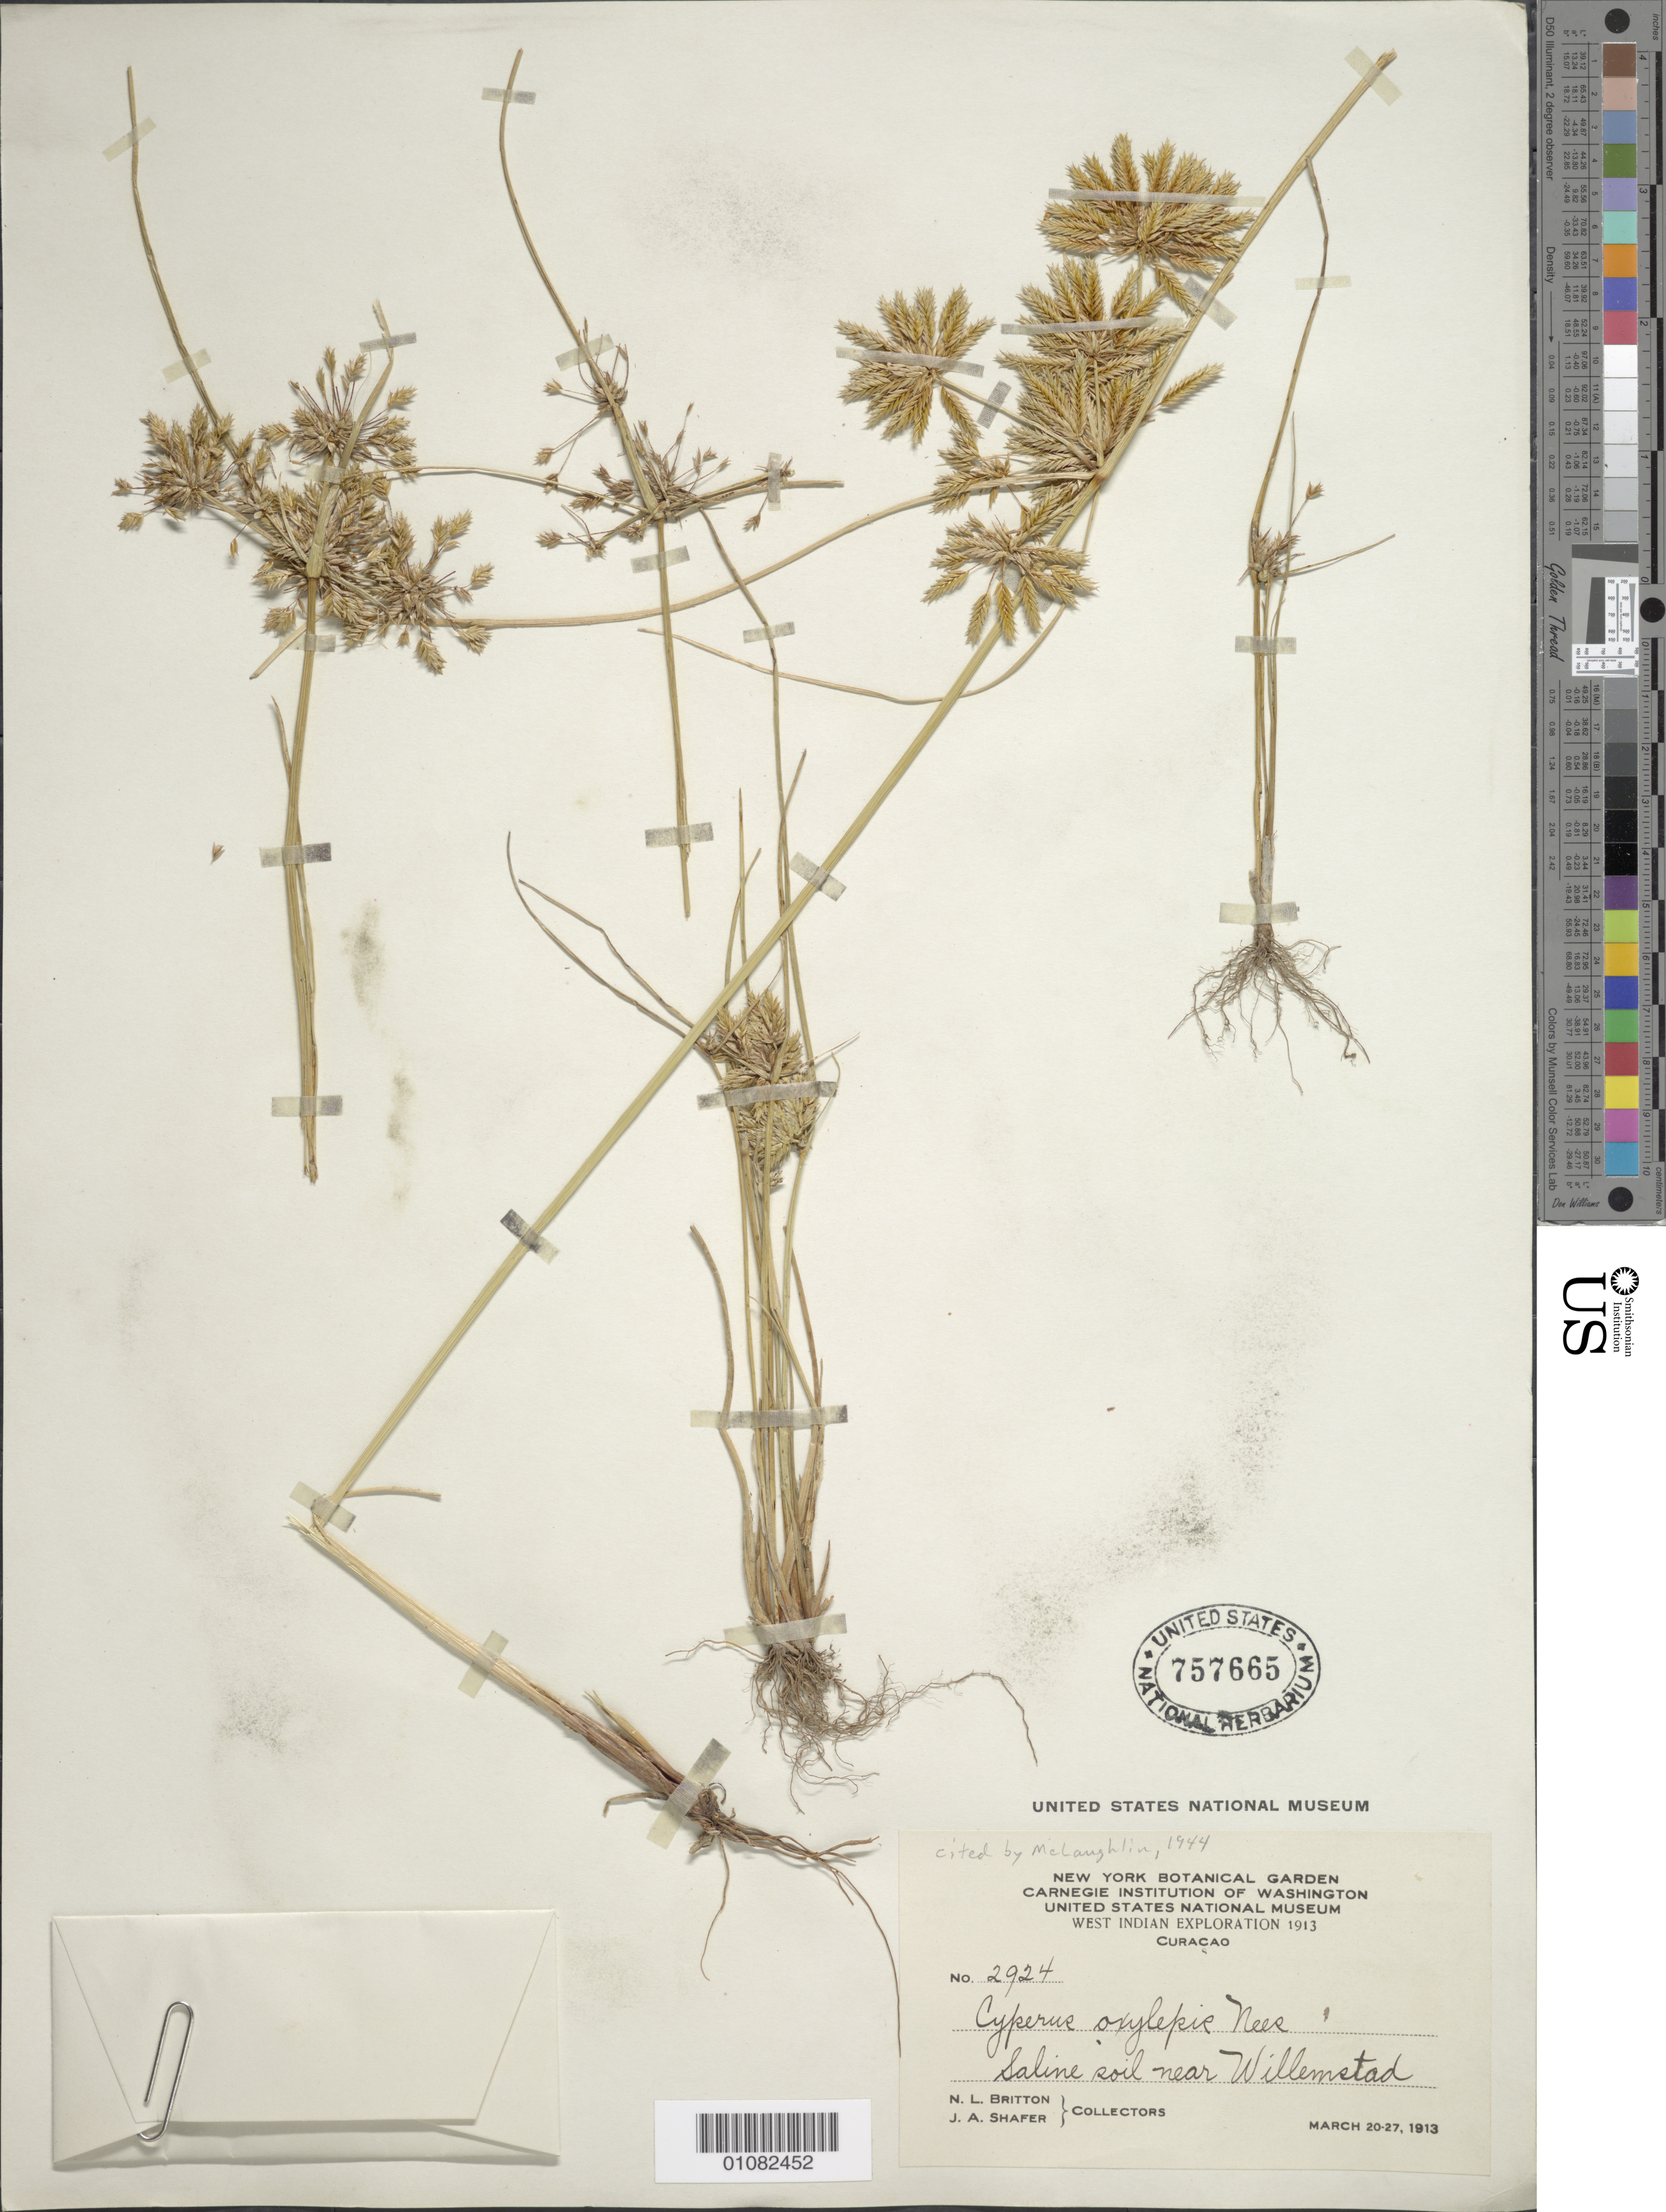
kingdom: Plantae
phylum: Tracheophyta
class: Liliopsida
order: Poales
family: Cyperaceae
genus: Cyperus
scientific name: Cyperus oxylepis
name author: Nees ex Steud.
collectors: N. Britton & J. A. Shafer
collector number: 2924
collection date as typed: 20 Mar 1913 to 27 Mar 1913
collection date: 1913-03-20/1913-03-27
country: Curaçao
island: Curaçao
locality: near Willemstad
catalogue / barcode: US 757665